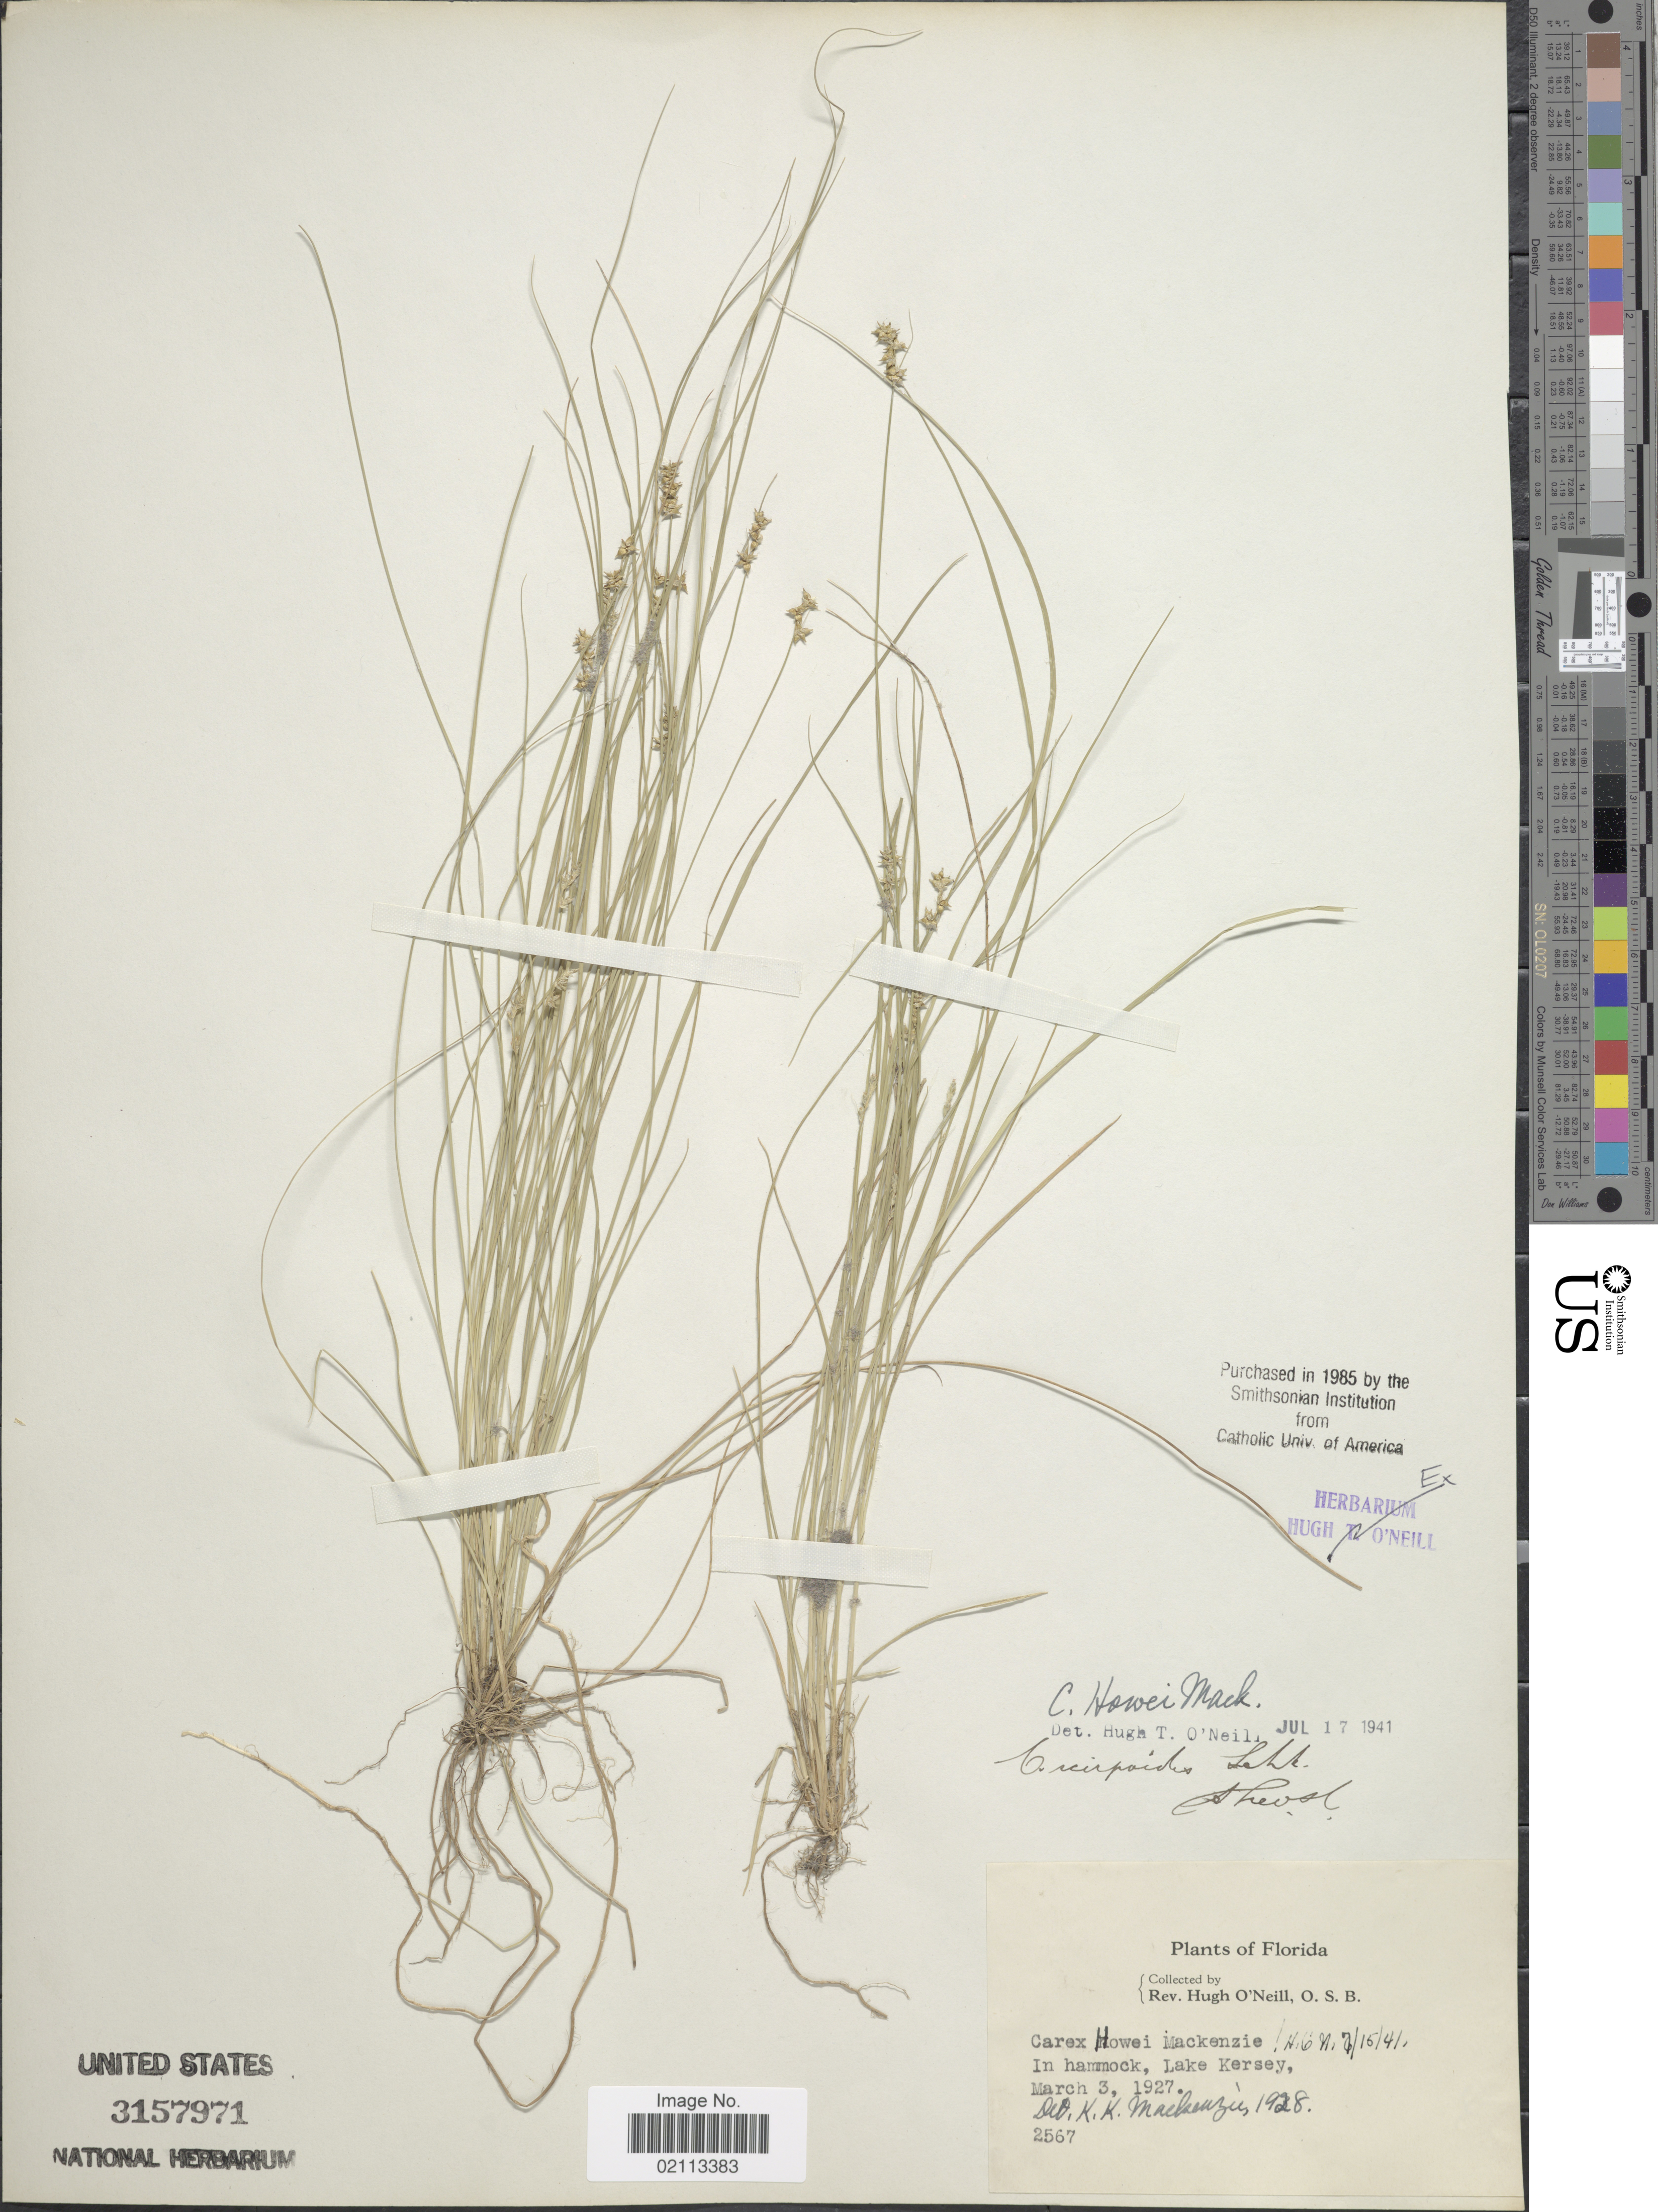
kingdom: Plantae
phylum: Tracheophyta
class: Liliopsida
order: Poales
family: Cyperaceae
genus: Carex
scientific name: Carex howei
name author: Mack.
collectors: H. O'Neill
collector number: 2567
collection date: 1927-03-03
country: United States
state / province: Florida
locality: In hammock, Lake Kersey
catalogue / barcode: US 3157971